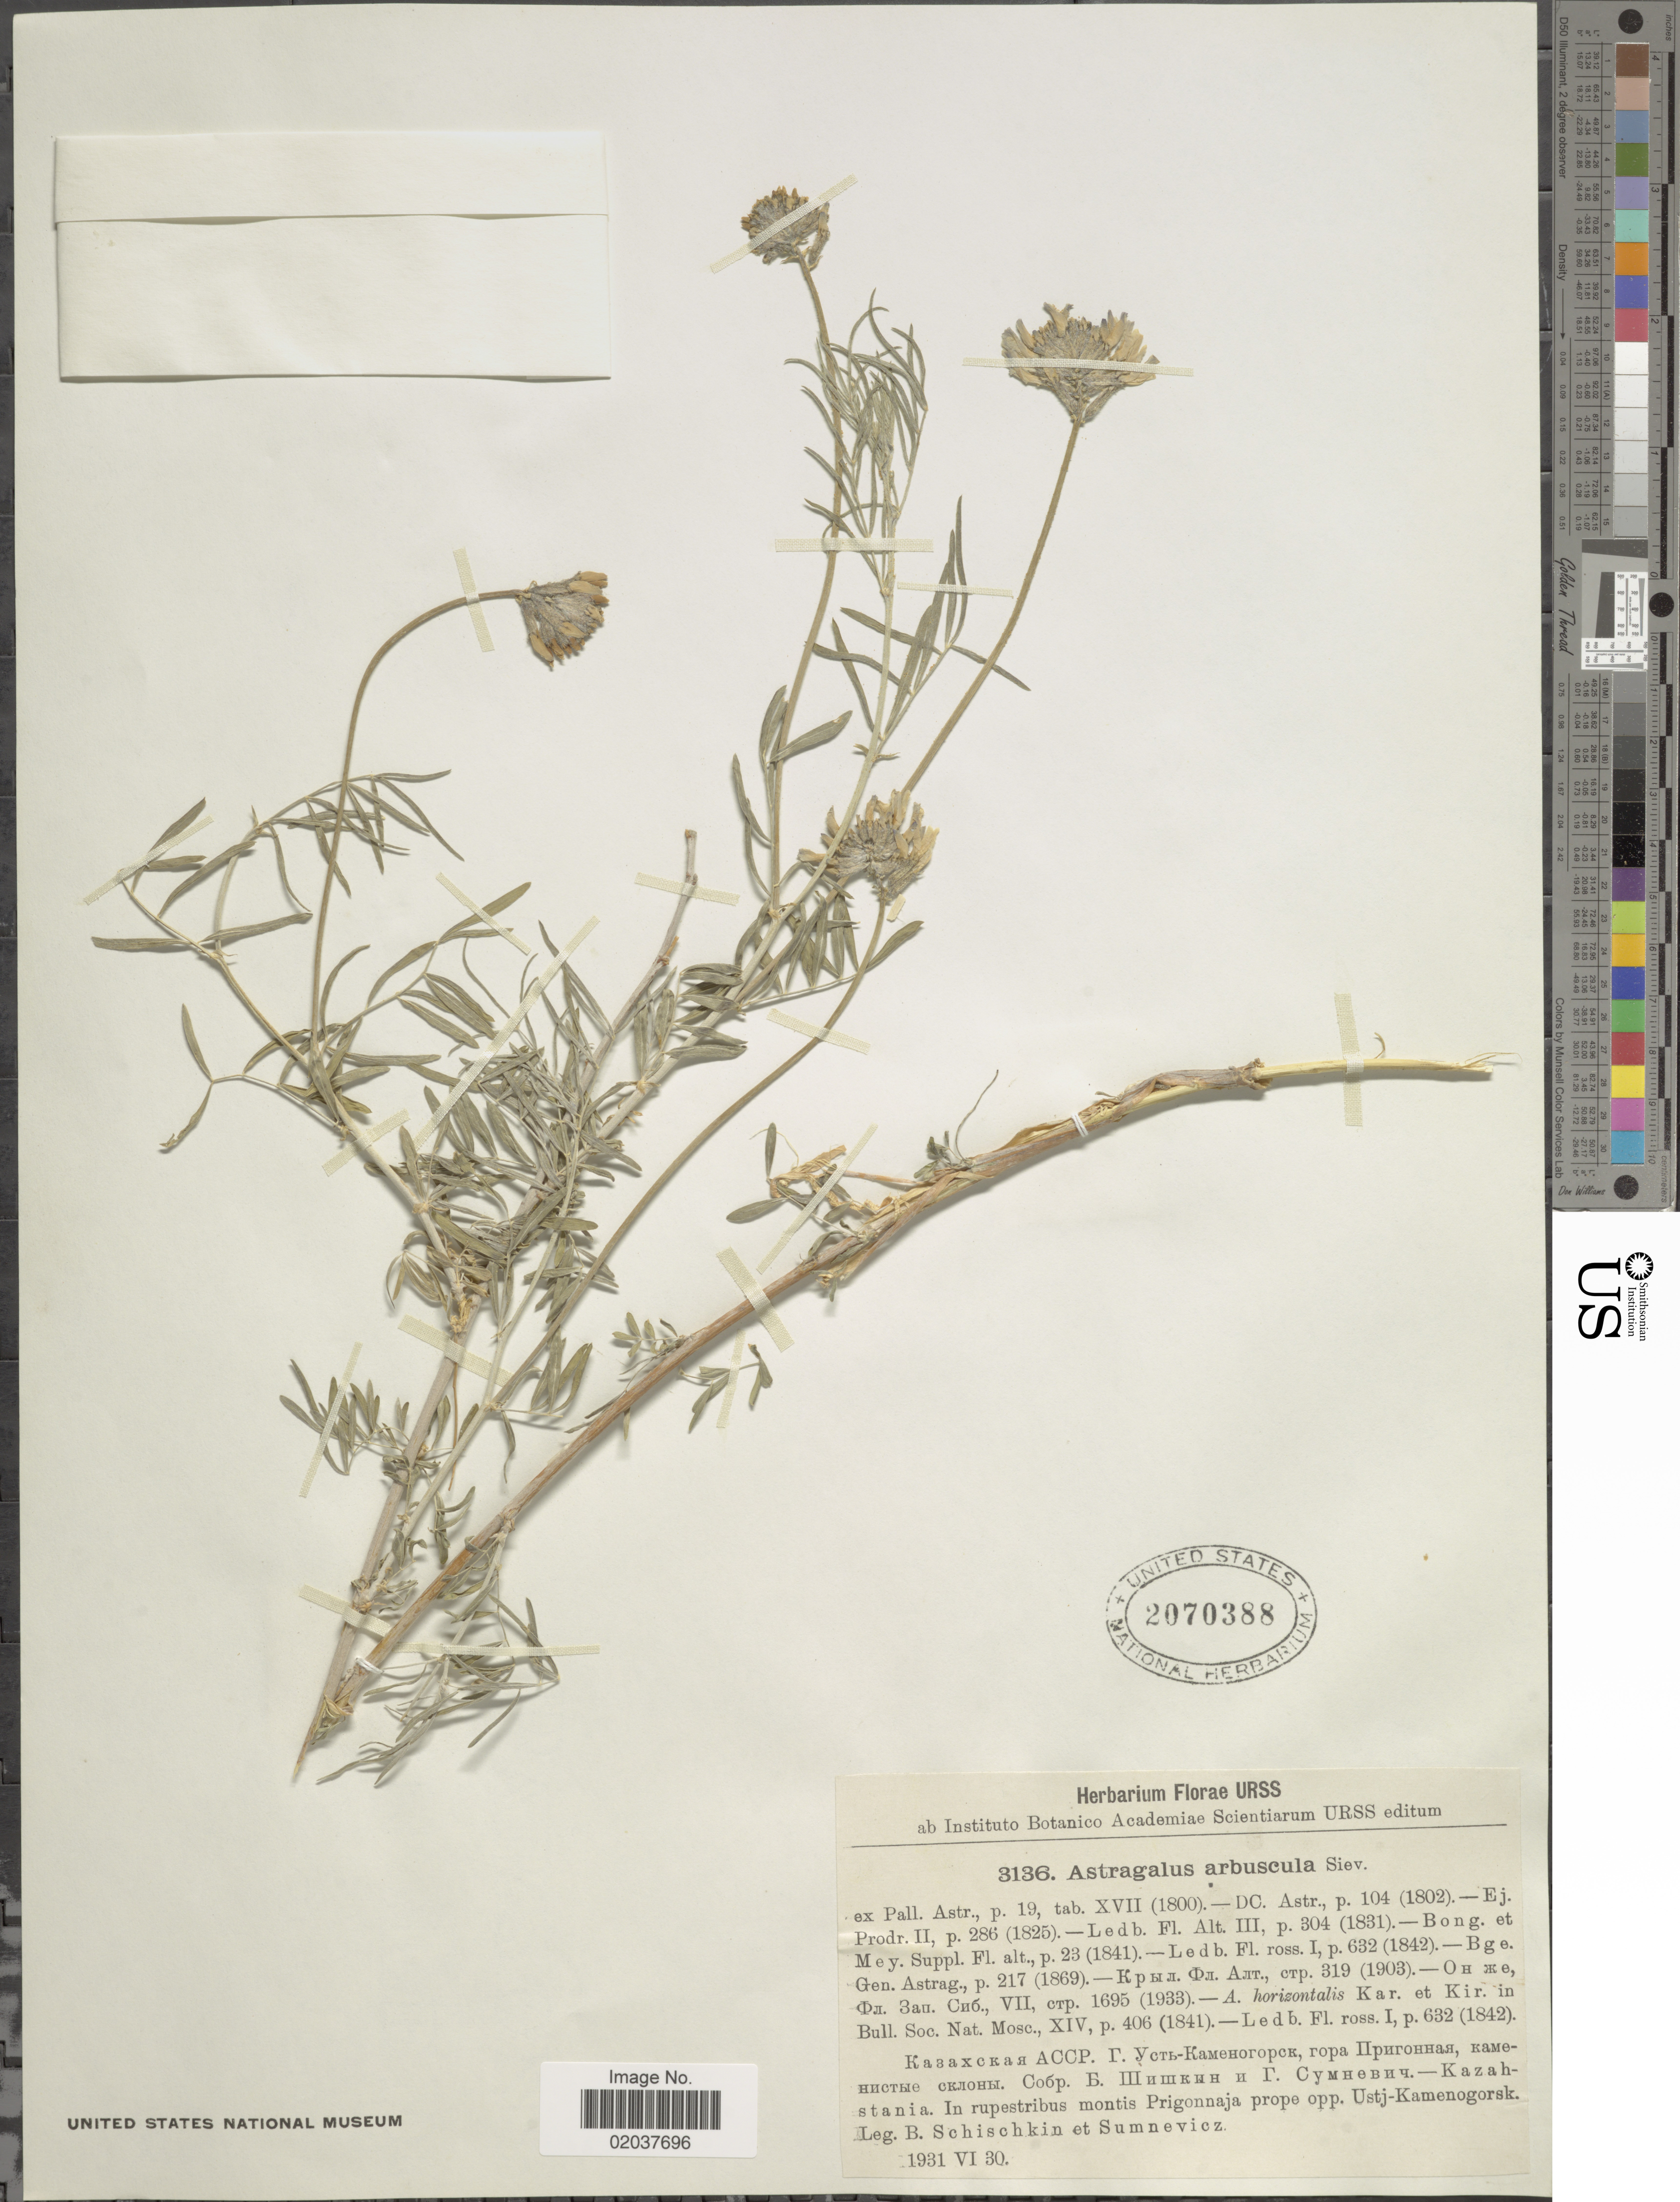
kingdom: Plantae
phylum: Tracheophyta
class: Magnoliopsida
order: Fabales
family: Fabaceae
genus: Astragalus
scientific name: Astragalus arbuscula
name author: Pall.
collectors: B. Schischkin & G. Sumnevicz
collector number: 3136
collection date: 1931-06-30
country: Kazakhstan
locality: Montis Prigonnaja prope opp. Ustj-Kamenogorsk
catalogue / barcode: US 2070388